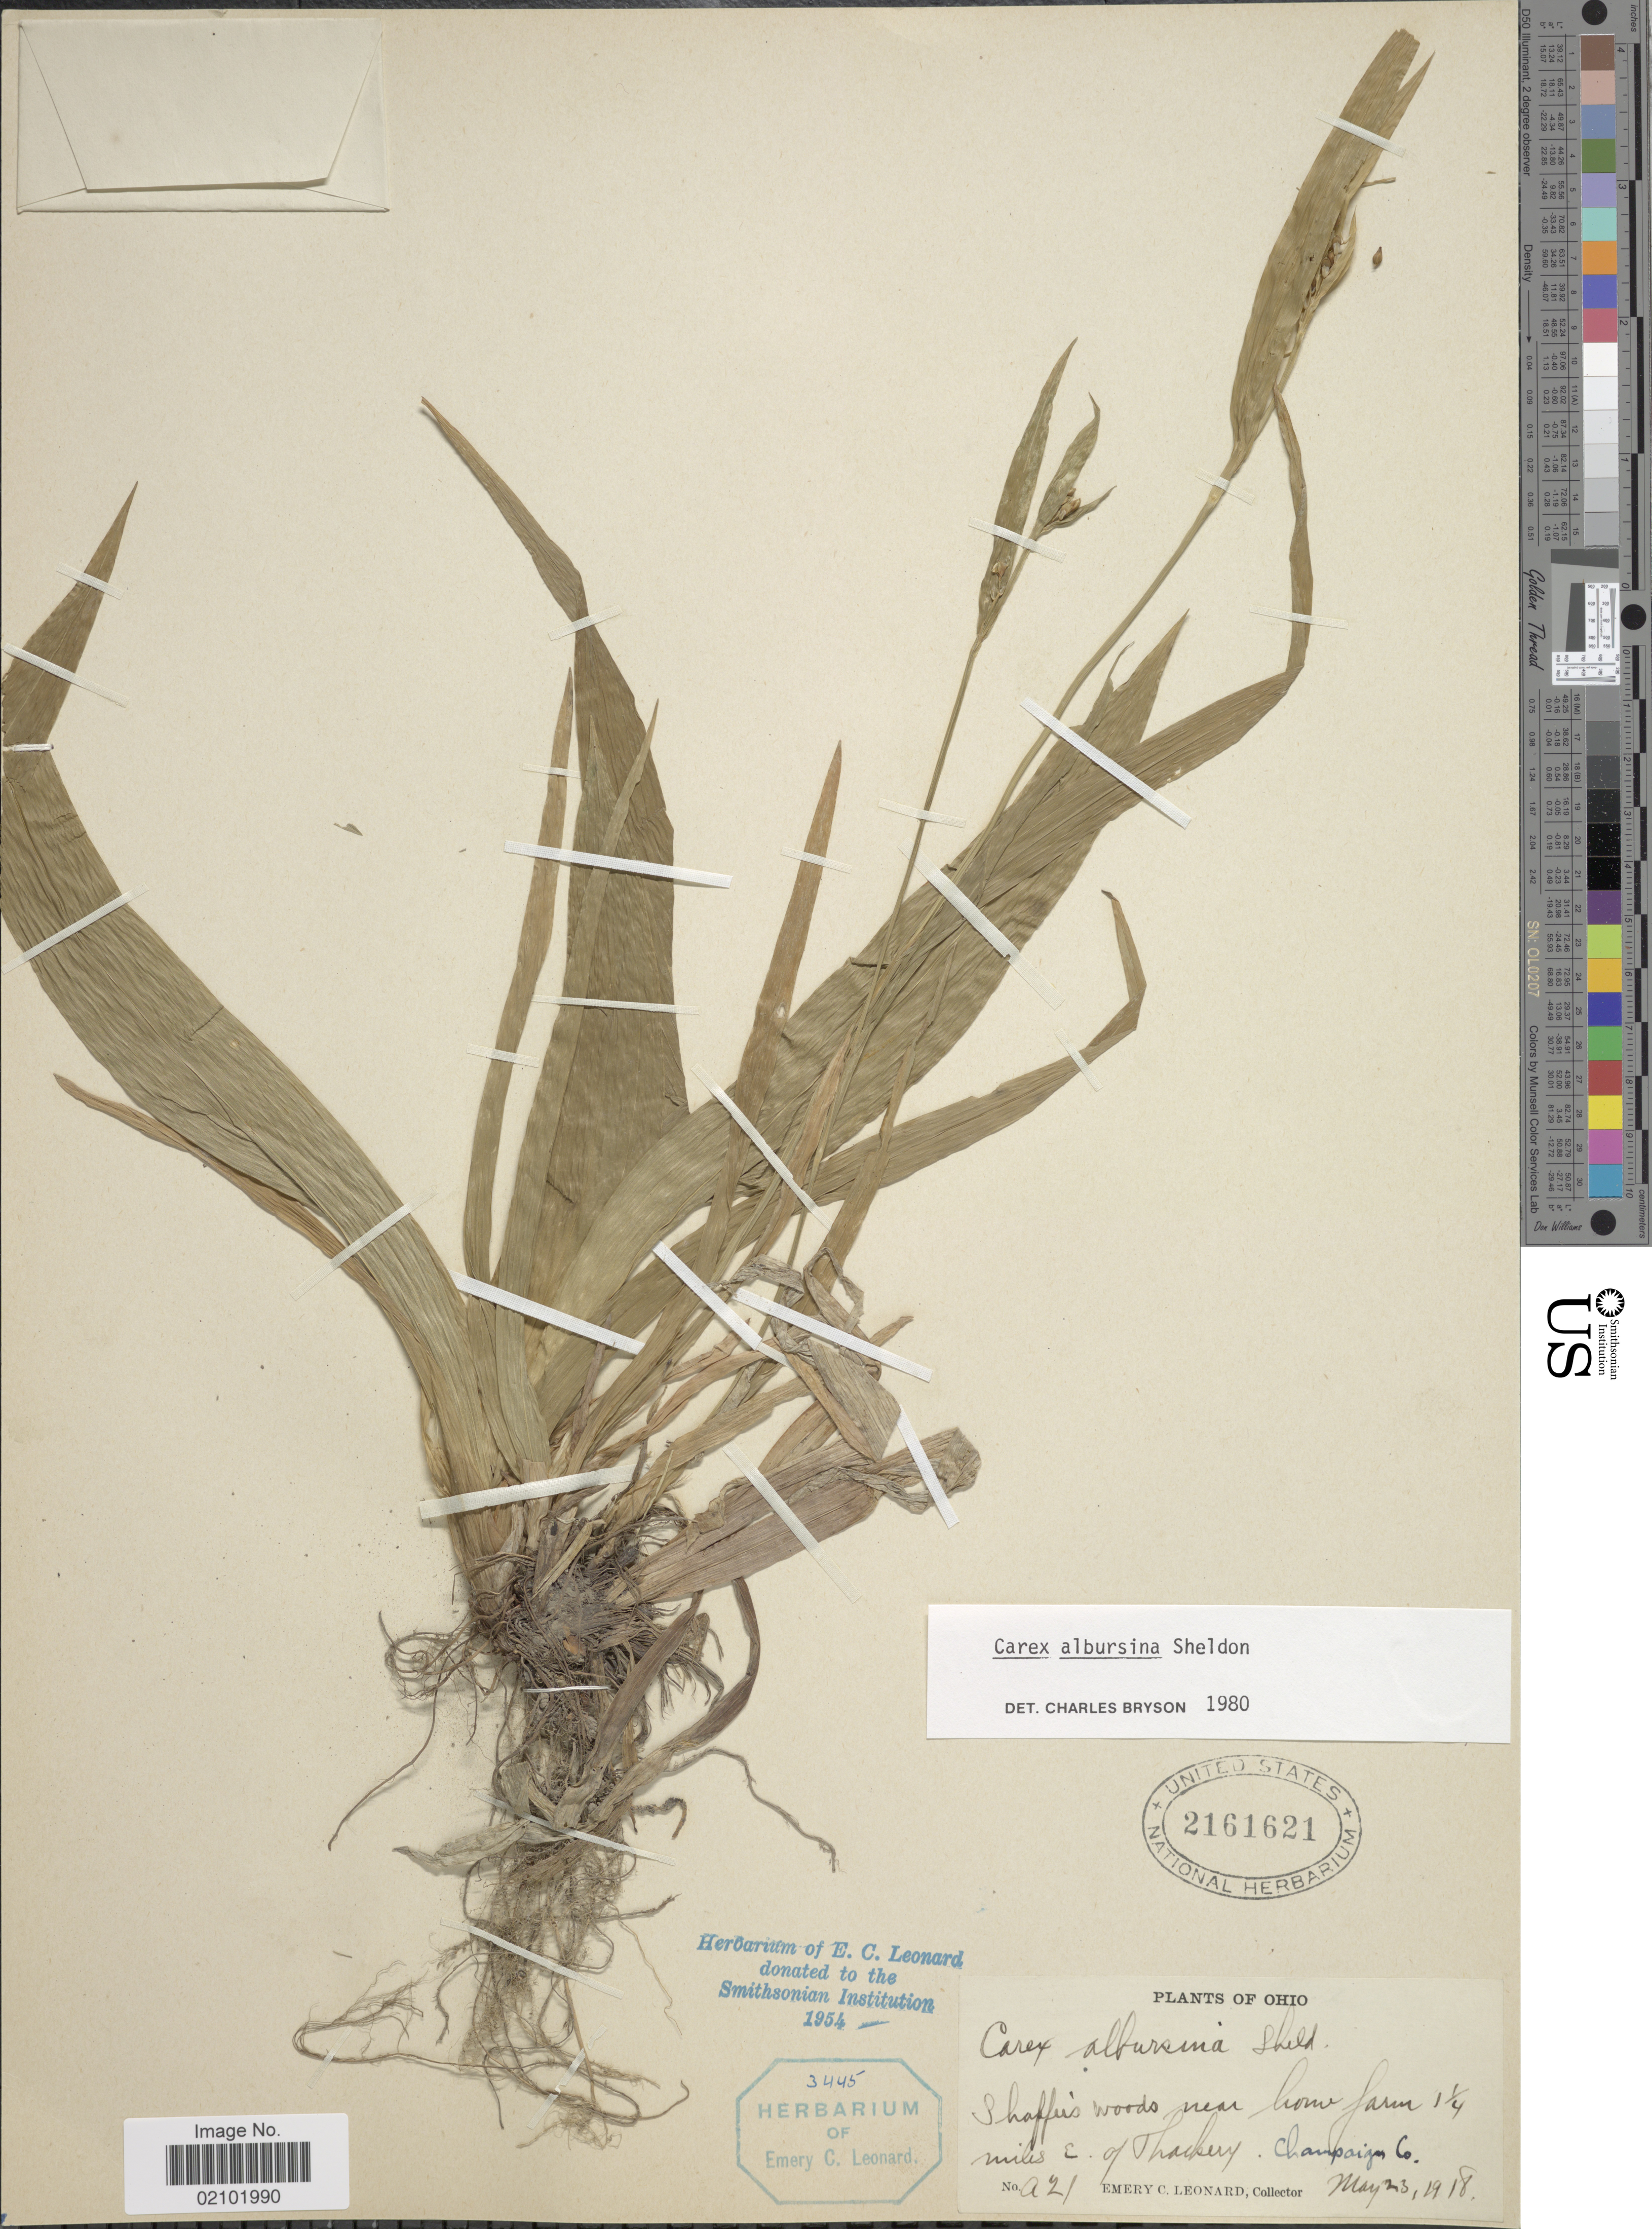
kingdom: Plantae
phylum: Tracheophyta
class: Liliopsida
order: Poales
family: Cyperaceae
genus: Carex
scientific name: Carex albursina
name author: E. Sheld.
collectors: E. C. Leonard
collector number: a21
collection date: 1918-05-23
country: United States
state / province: Ohio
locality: Shaffer's woods near home farm 1¼ miles E. of Thackery. Champaign Co.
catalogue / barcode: US 2161621